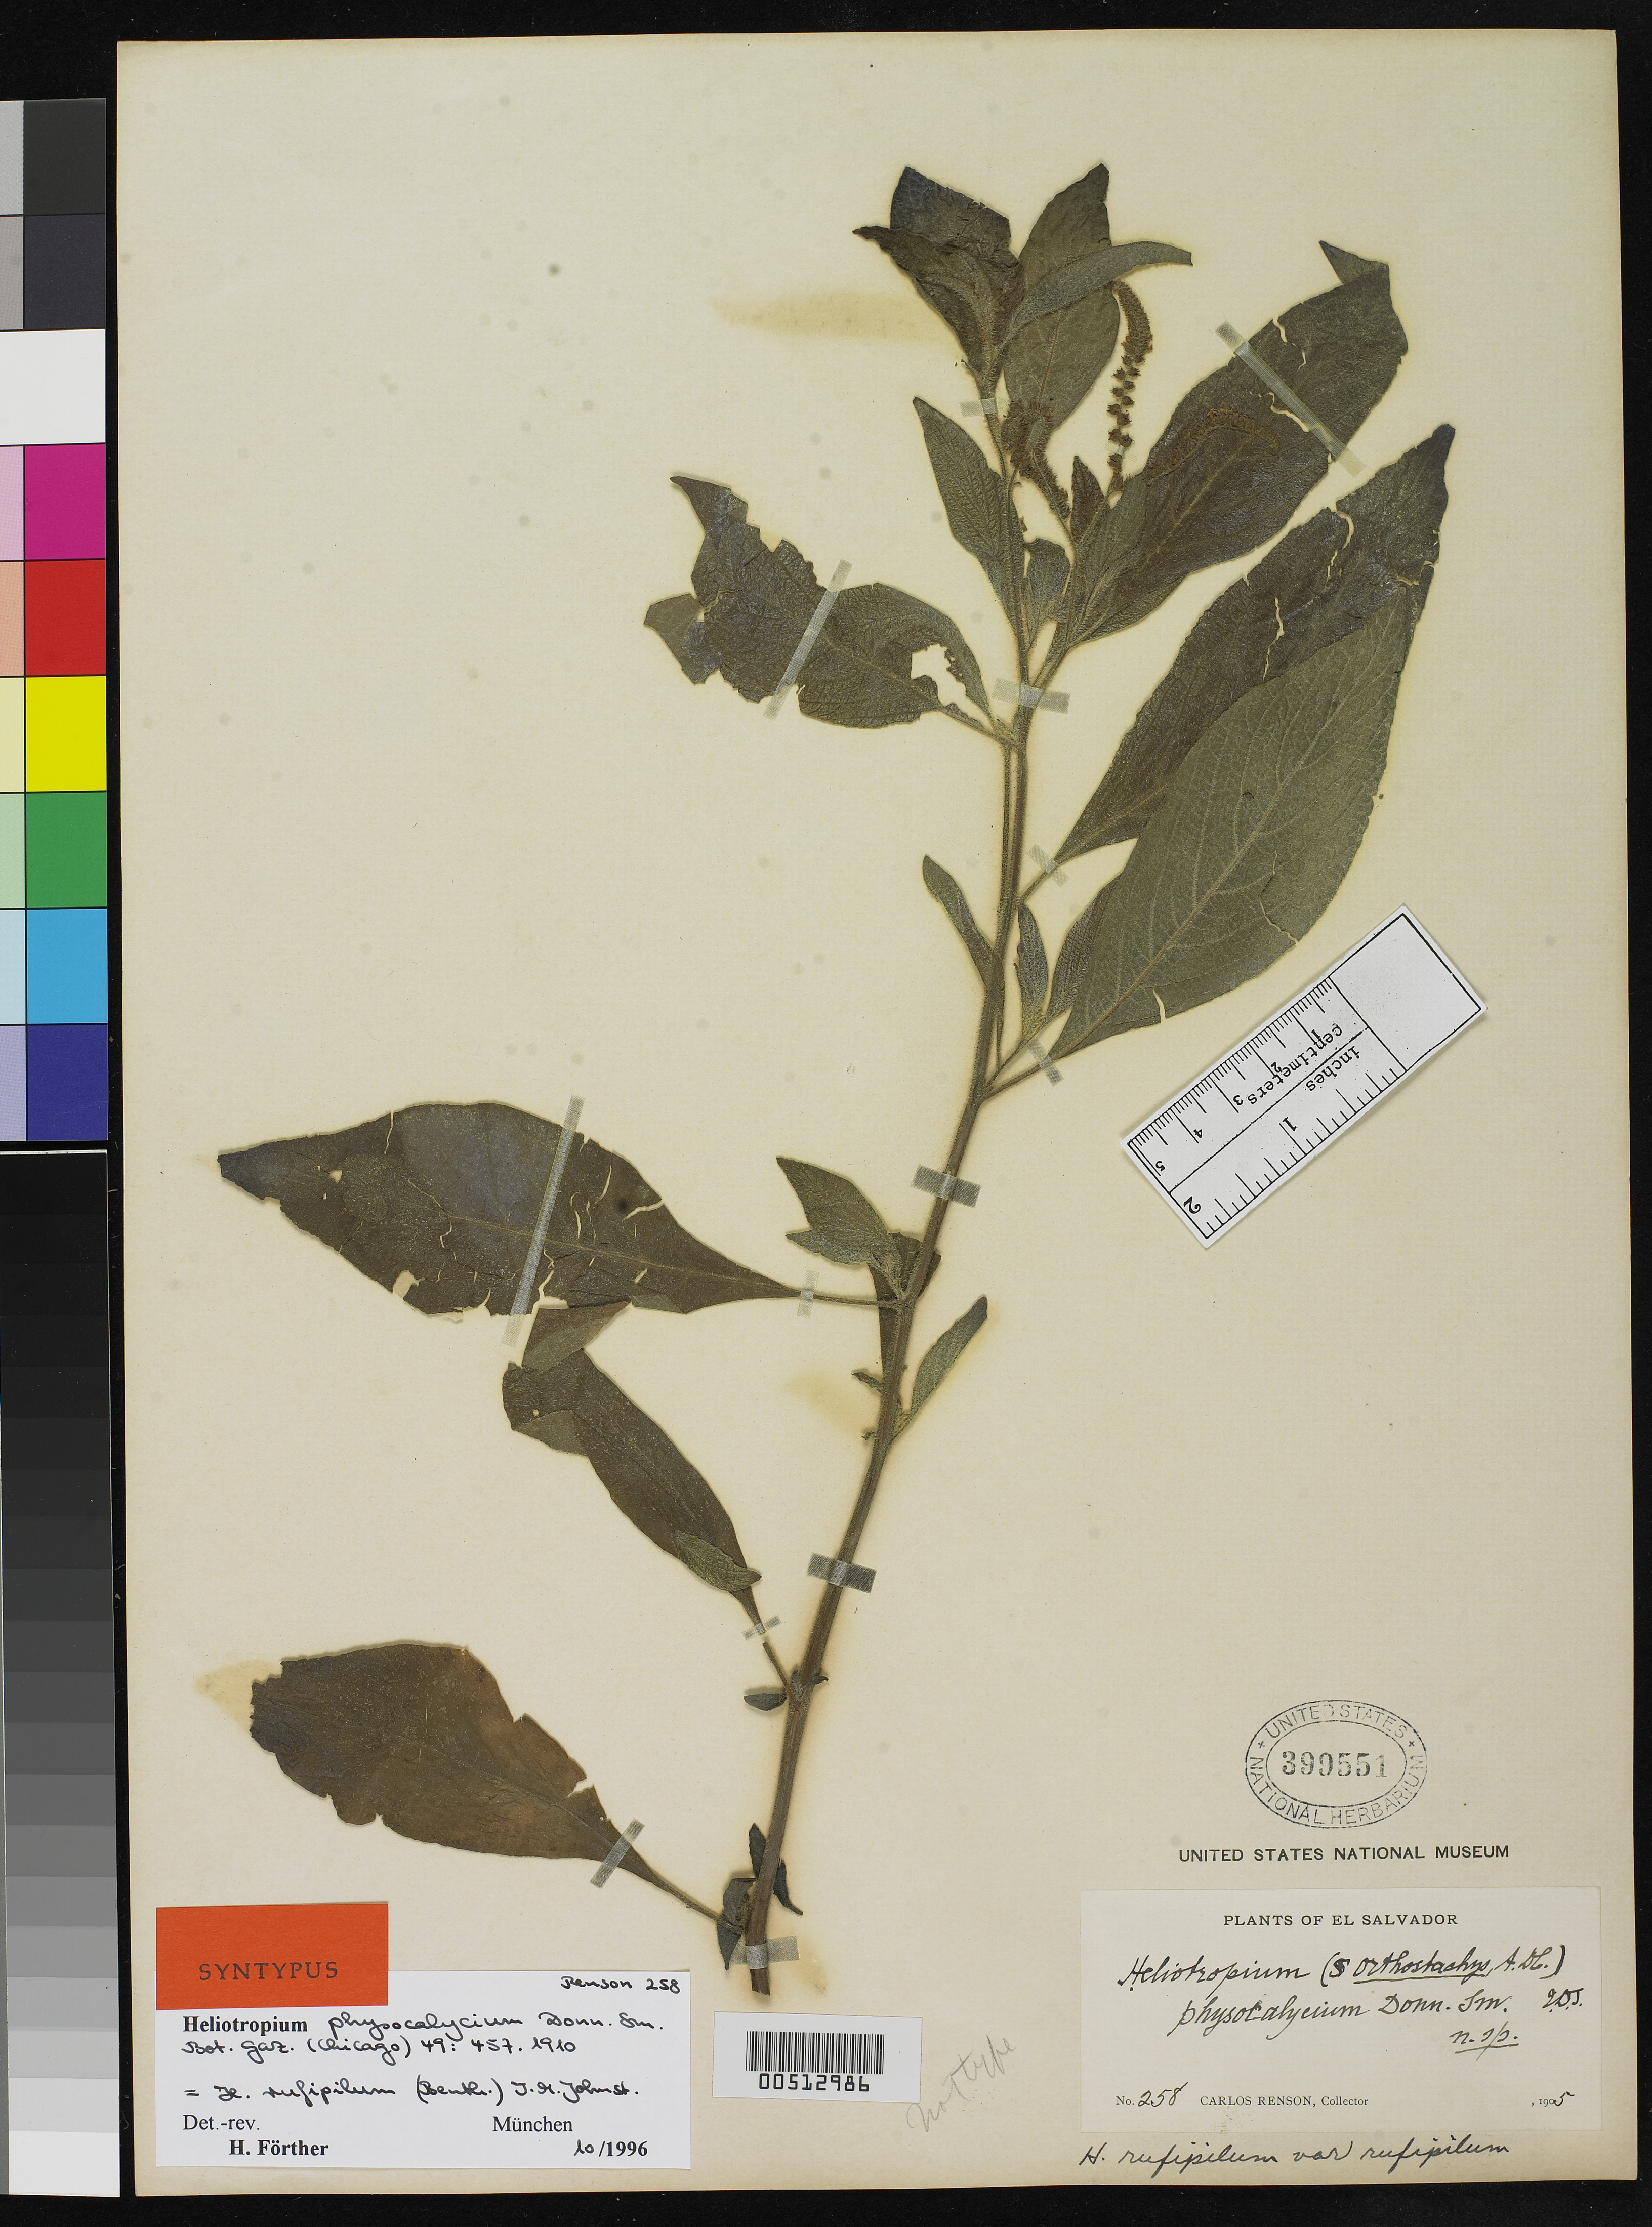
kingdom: Plantae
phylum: Tracheophyta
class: Magnoliopsida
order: Boraginales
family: Heliotropiaceae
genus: Heliotropium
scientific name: Heliotropium physocalycium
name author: Donn. Sm.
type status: Syntype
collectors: C. Renson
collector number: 258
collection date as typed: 1905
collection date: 1905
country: El Salvador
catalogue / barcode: US 399551